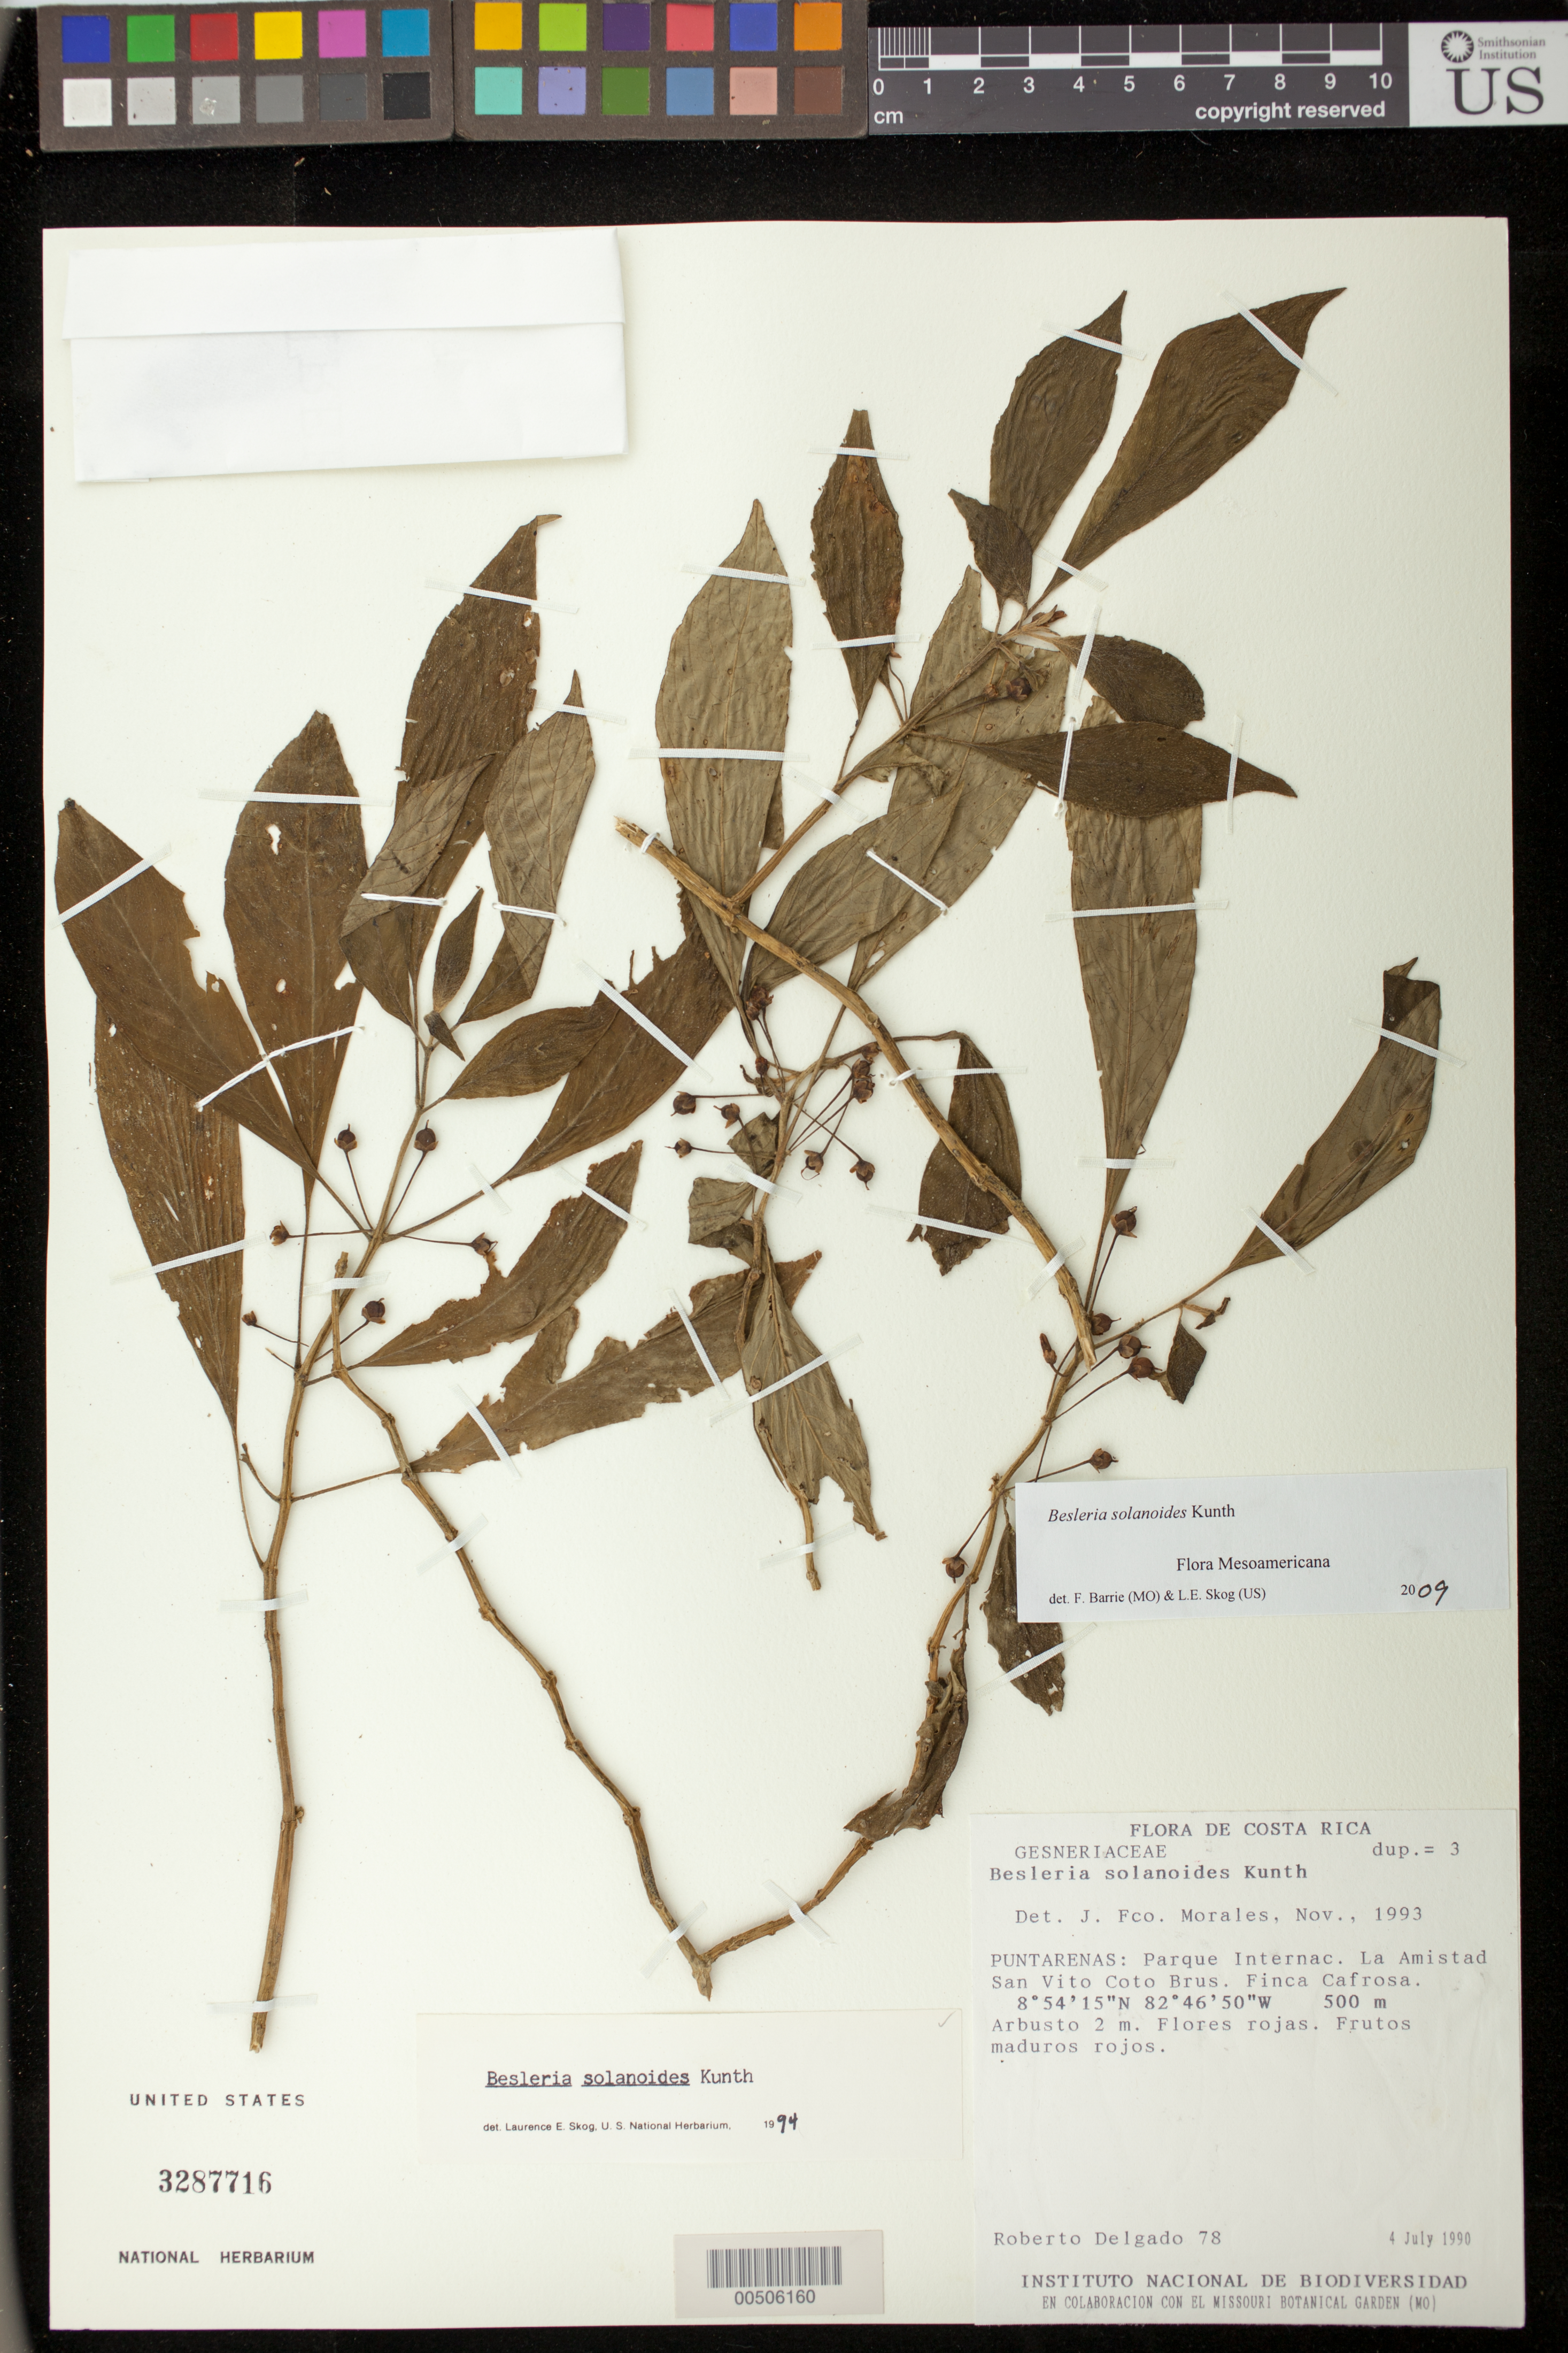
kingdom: Plantae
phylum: Tracheophyta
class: Magnoliopsida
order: Lamiales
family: Gesneriaceae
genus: Besleria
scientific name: Besleria solanoides var. solanoides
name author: Kunth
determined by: Skog, Laurence E.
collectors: R. Delgado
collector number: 78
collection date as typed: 04 Jul 1990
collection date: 1990-07-04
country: Costa Rica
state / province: Puntarenas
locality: Cantón Coto Brus, Dist. Sabalito, San Vito. Finca Cafrosa. [US record: La Amistad International Park]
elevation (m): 1400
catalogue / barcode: US 3287716